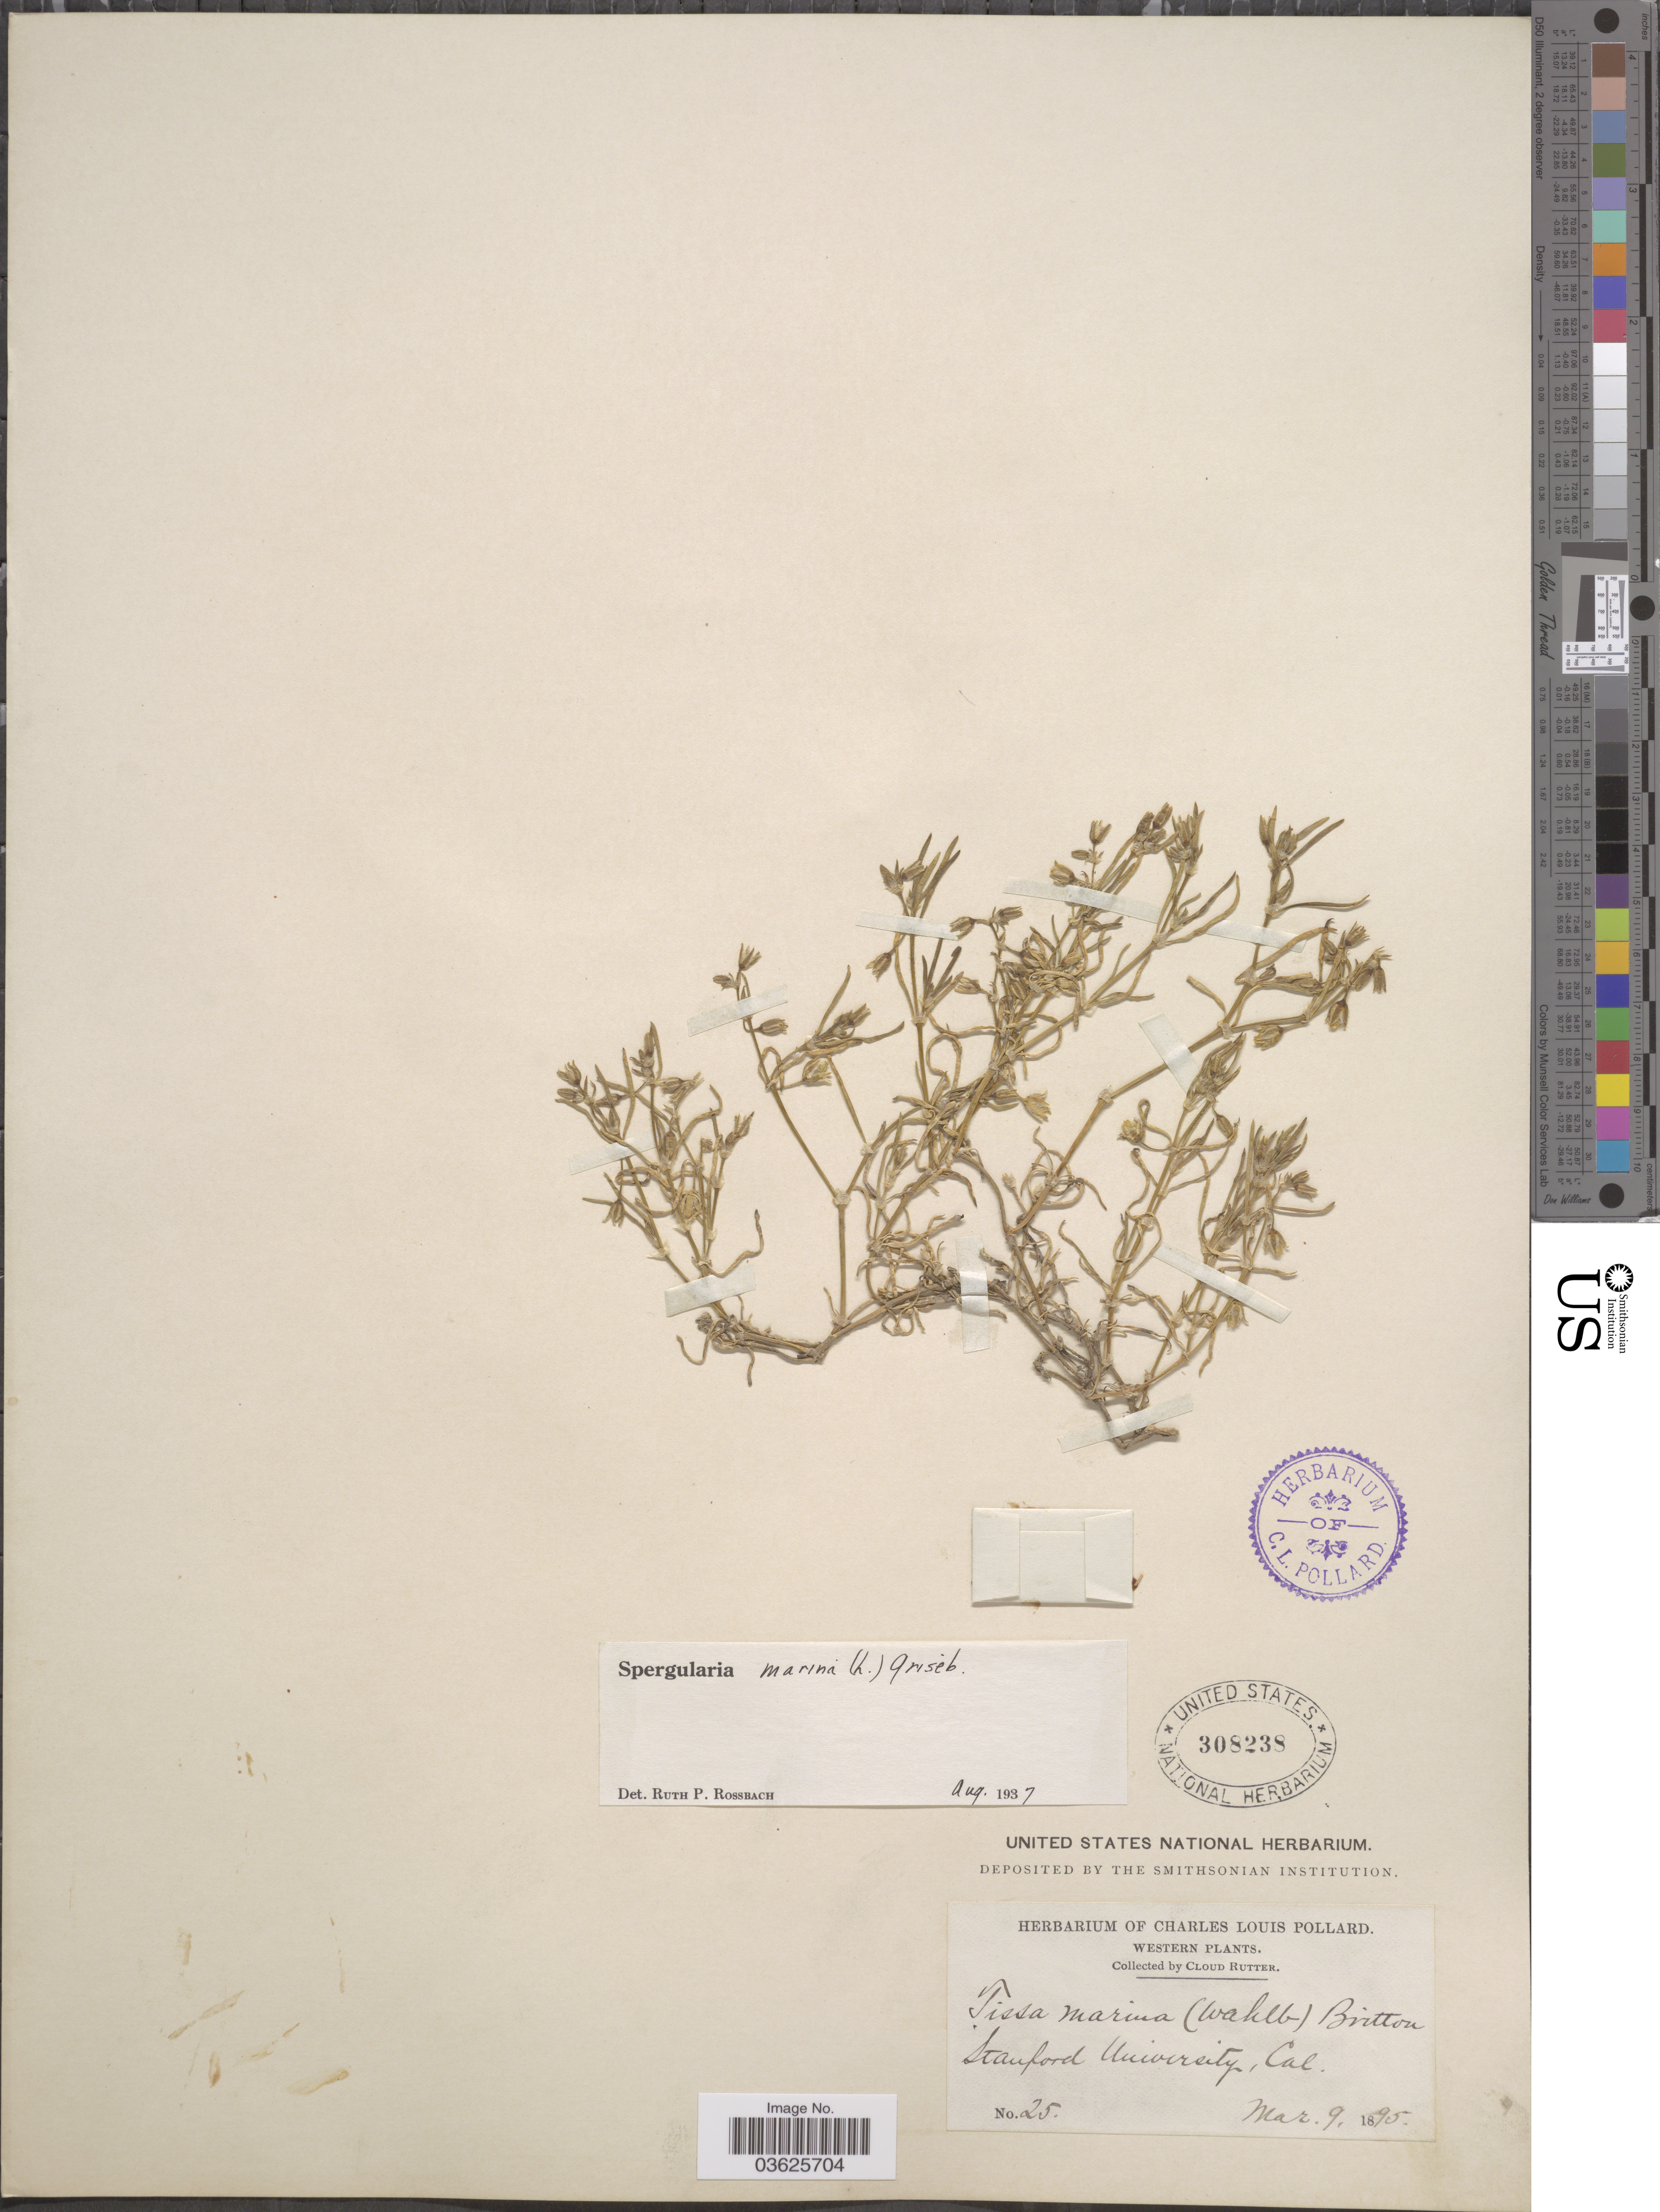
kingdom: Plantae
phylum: Tracheophyta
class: Magnoliopsida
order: Caryophyllales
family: Caryophyllaceae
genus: Spergularia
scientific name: Spergularia marina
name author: (L.) Griseb.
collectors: C. Rutter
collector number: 25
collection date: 1895-03-09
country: United States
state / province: California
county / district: Santa Clara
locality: Western. Stanford University.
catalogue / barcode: US 308238